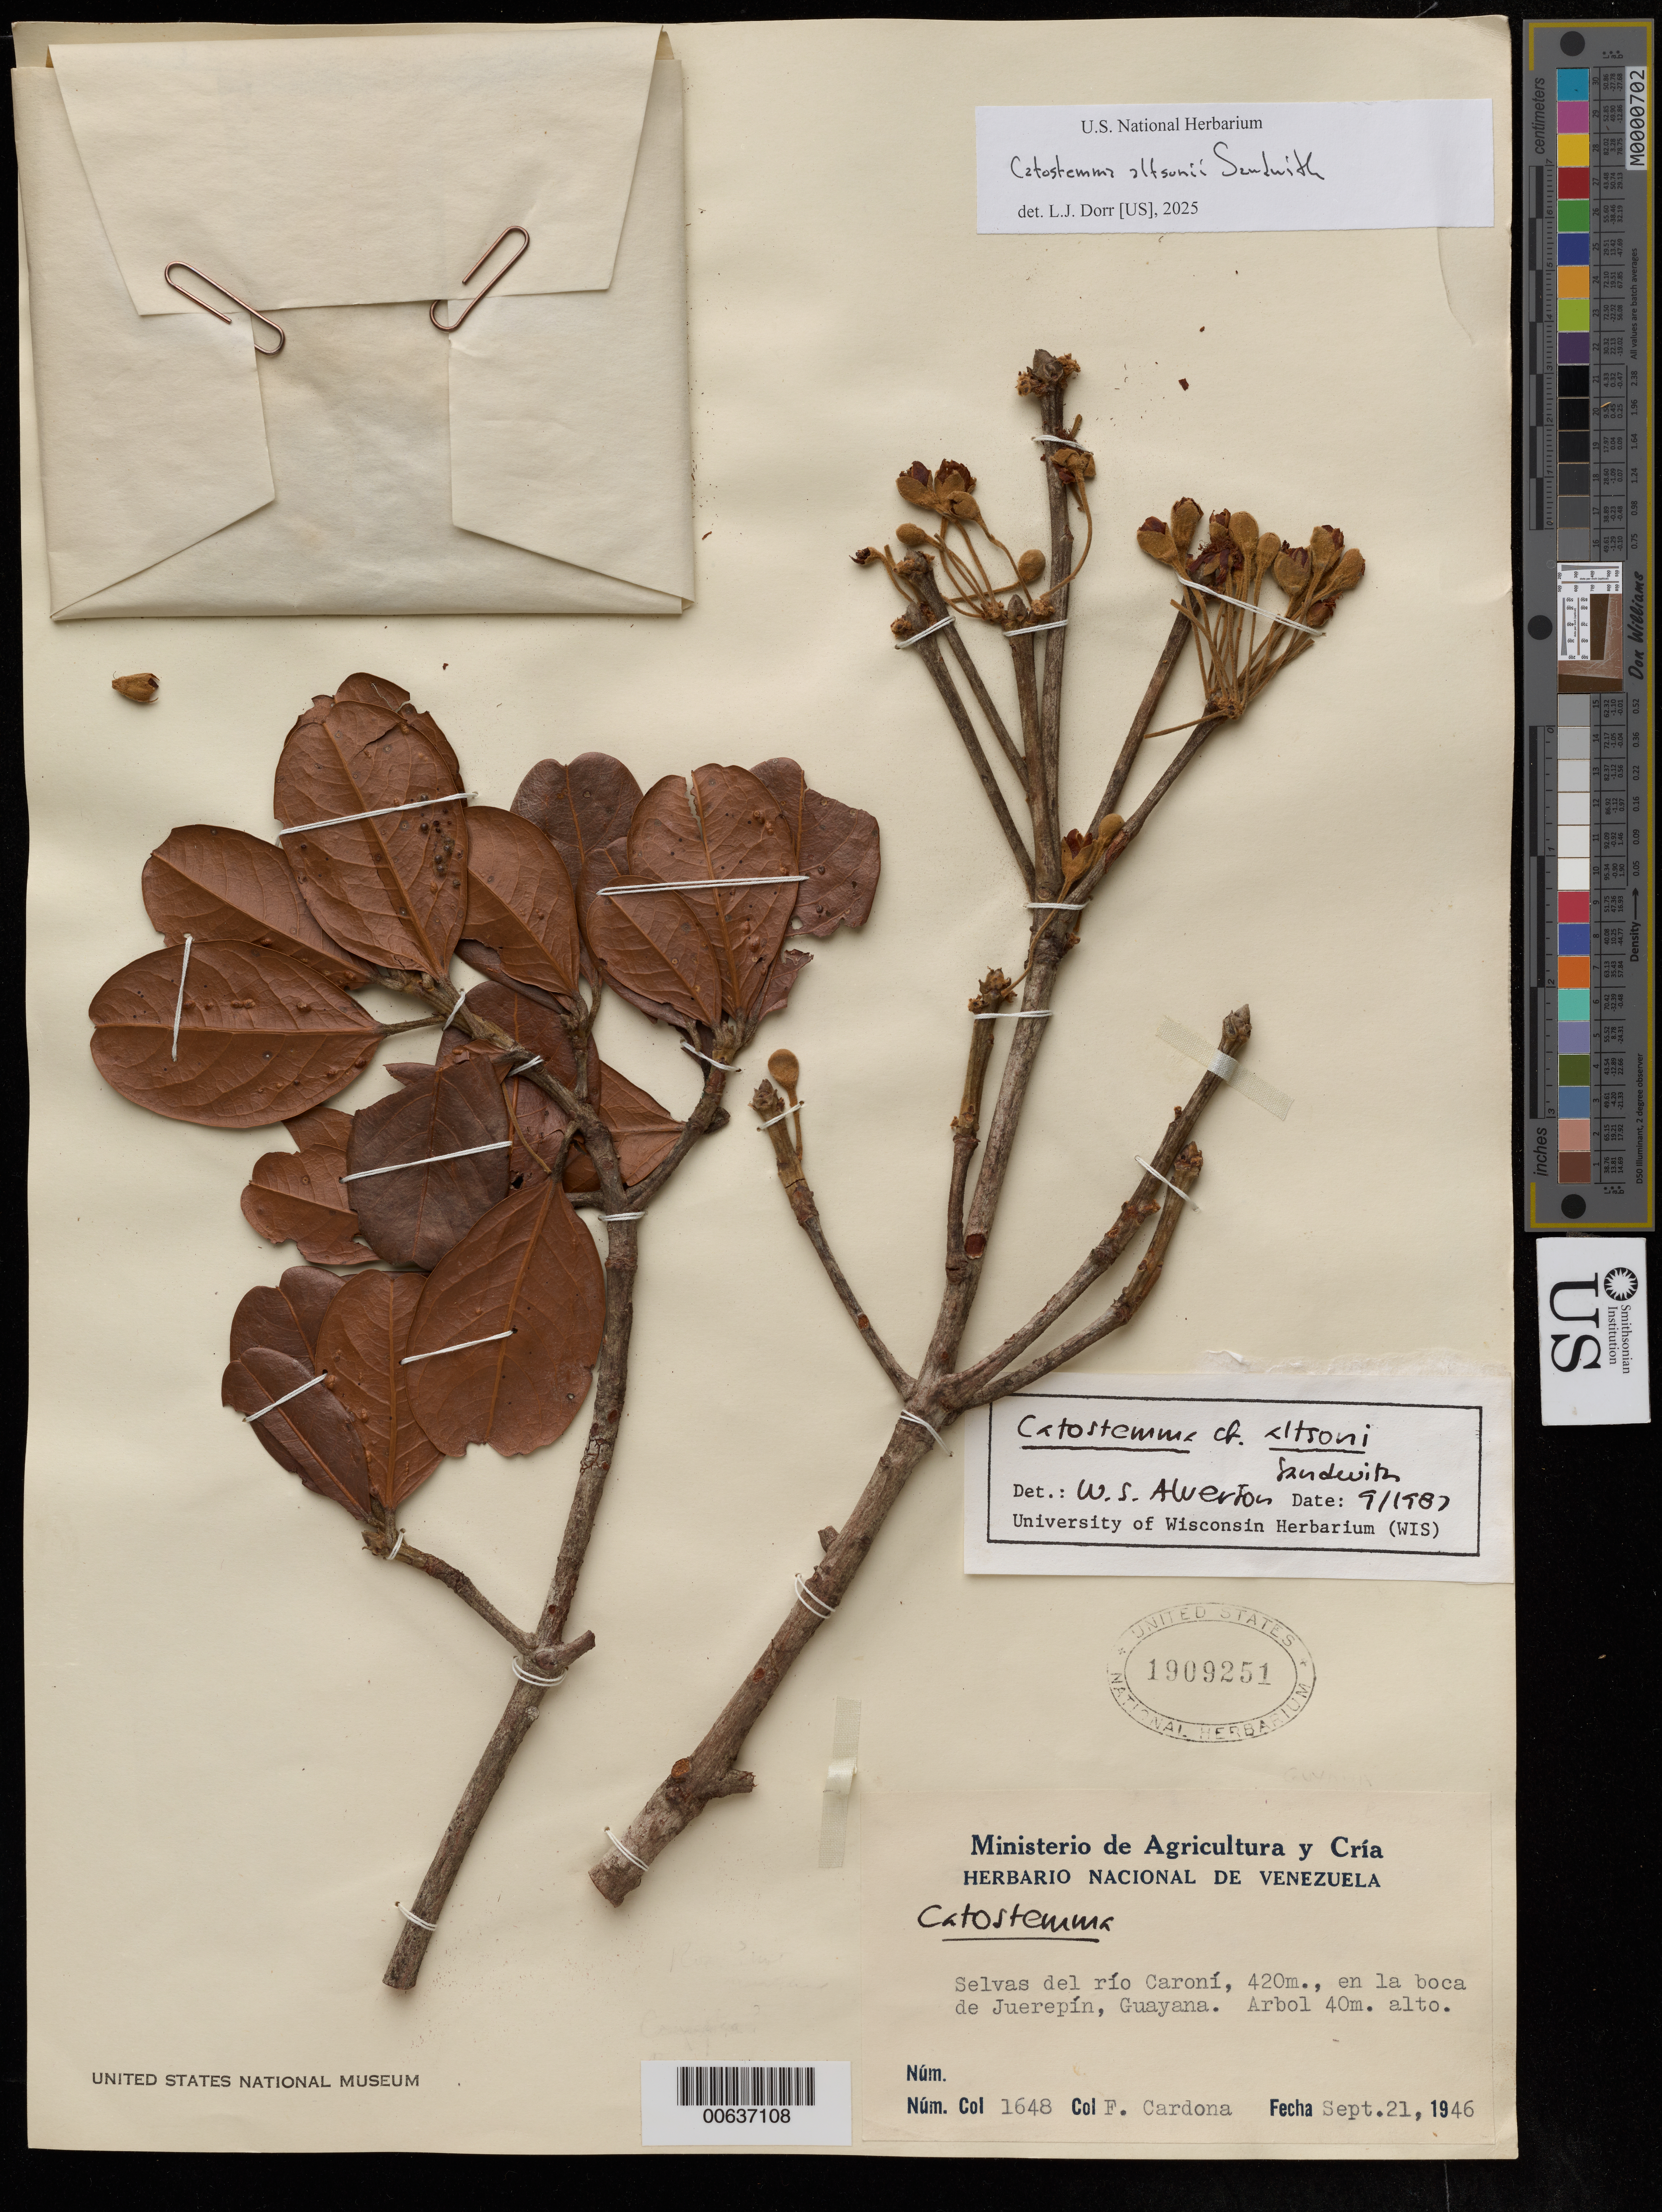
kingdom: Plantae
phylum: Tracheophyta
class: Magnoliopsida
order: Malvales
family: Malvaceae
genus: Catostemma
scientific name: Catostemma altsonii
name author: Sandwith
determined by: Dorr, Laurence J., Curator (BOT), Smithsonian Institution - National Museum of Natural History (UNITED STATES)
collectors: F. Cardona Puig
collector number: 1648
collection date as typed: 21-Sep-46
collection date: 1946-09-21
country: Venezuela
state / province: Bolívar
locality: Río Caroní, boca de Juerepín (Guayana)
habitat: Selvas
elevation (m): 420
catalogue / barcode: US 1909251